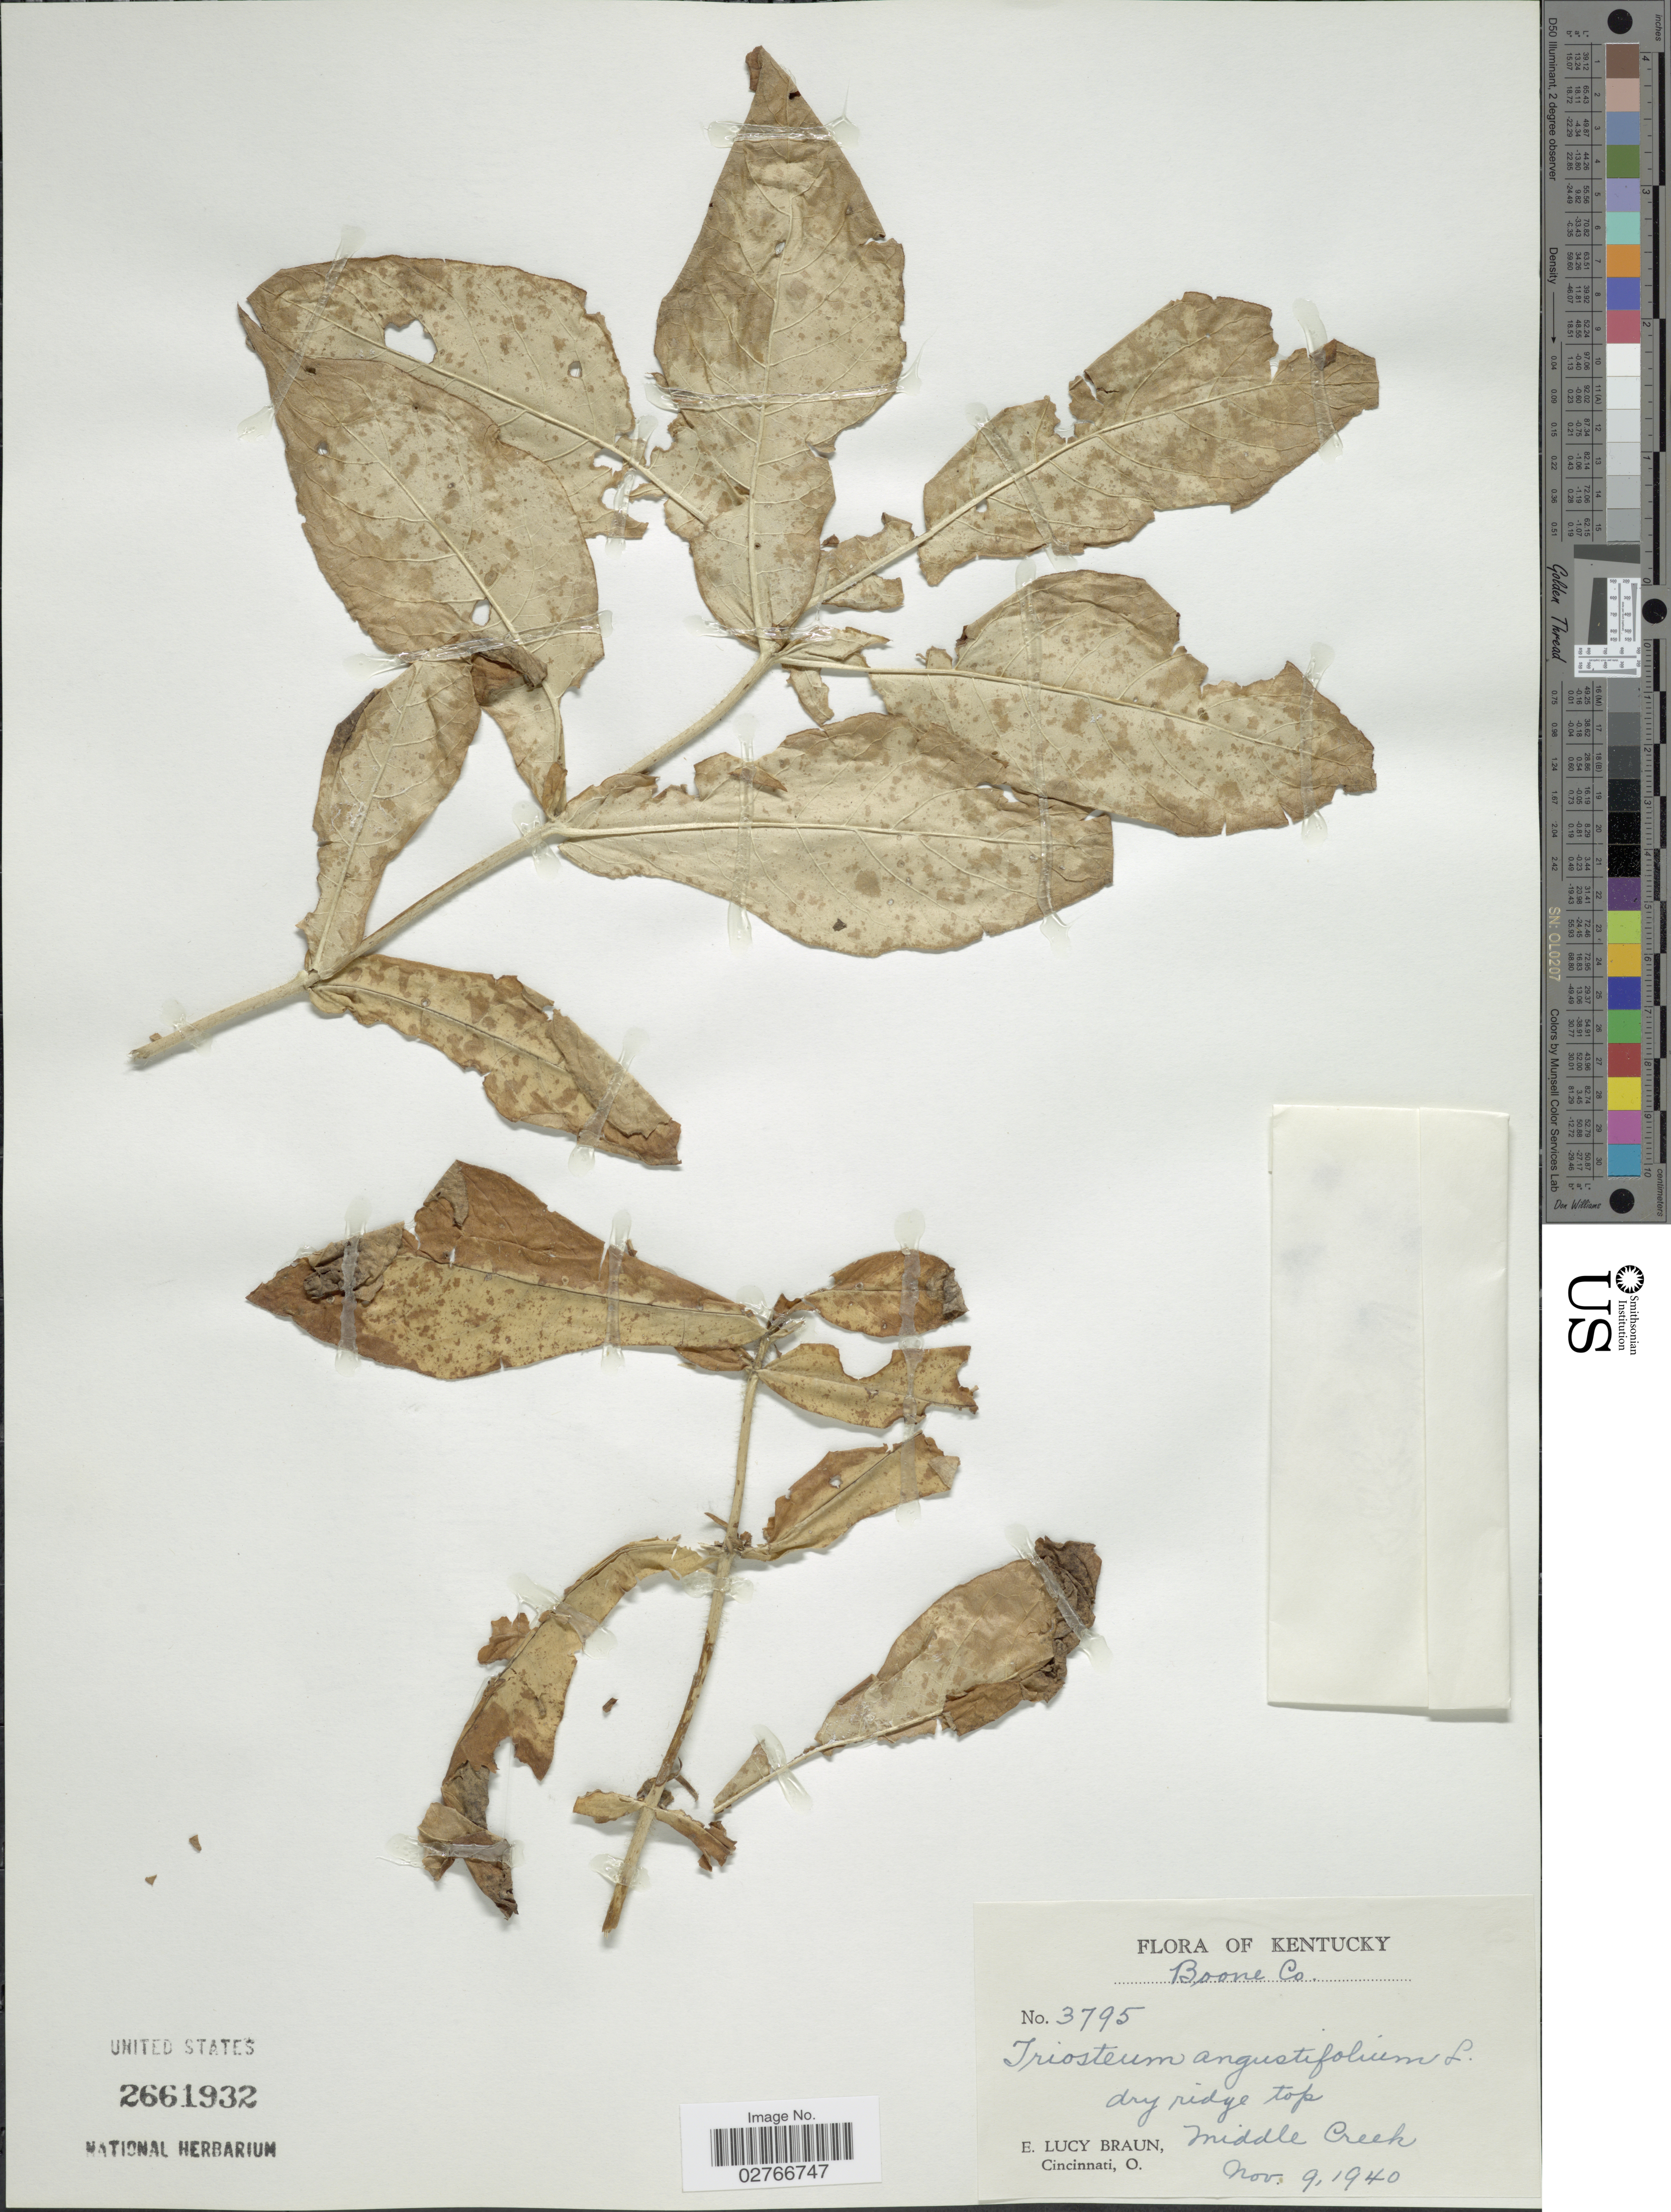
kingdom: Plantae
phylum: Tracheophyta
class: Magnoliopsida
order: Dipsacales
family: Caprifoliaceae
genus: Triosteum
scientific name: Triosteum angustifolium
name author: L.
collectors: E. L. Braun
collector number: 3795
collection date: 1940-11-09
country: United States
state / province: Kentucky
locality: Boone Co. Dry ridge top, Middle Creek.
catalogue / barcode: US 2661932